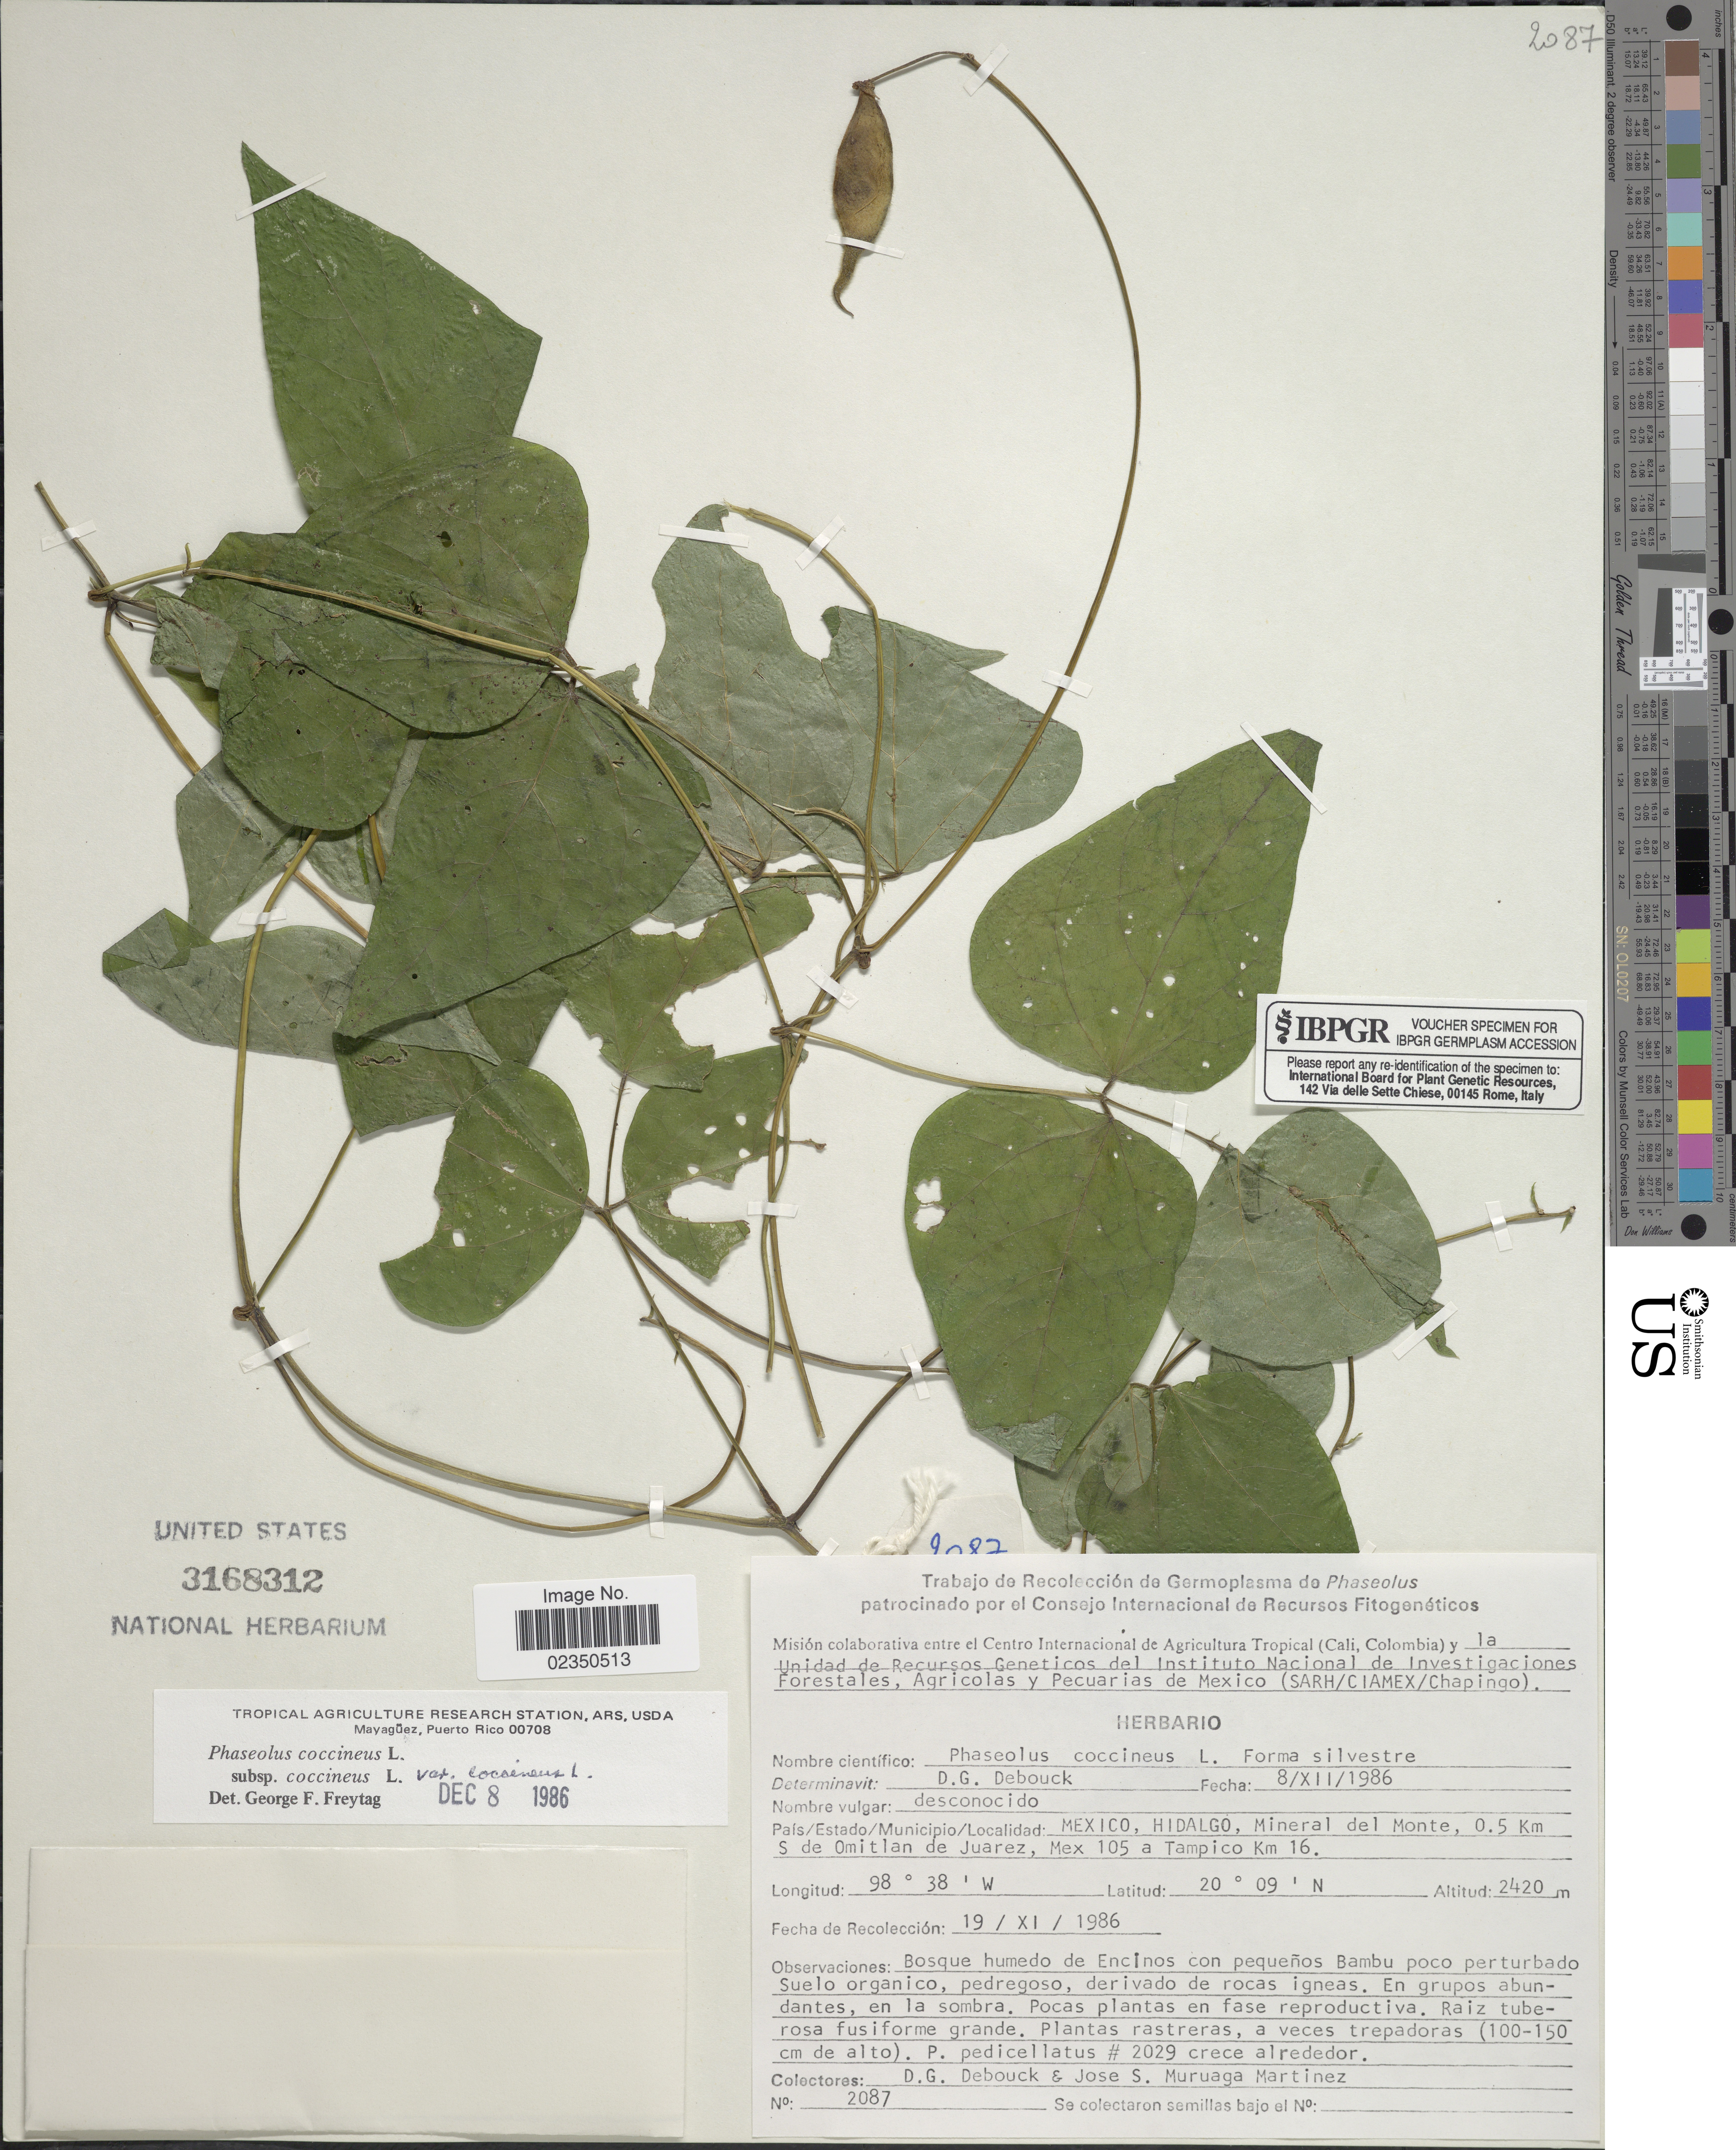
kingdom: Plantae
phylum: Tracheophyta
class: Magnoliopsida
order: Fabales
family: Fabaceae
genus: Phaseolus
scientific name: Phaseolus coccineus subsp. coccineus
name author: L.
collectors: D. Debouck & J. Muruaga Martinez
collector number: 2087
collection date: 1986-11-19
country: Mexico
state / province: Hidalgo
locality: Mineral del Monte, 0.5 Km S de Omitlan de Juarez, Mex 105 a Tampico Km 16.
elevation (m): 2420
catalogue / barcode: US 3168312